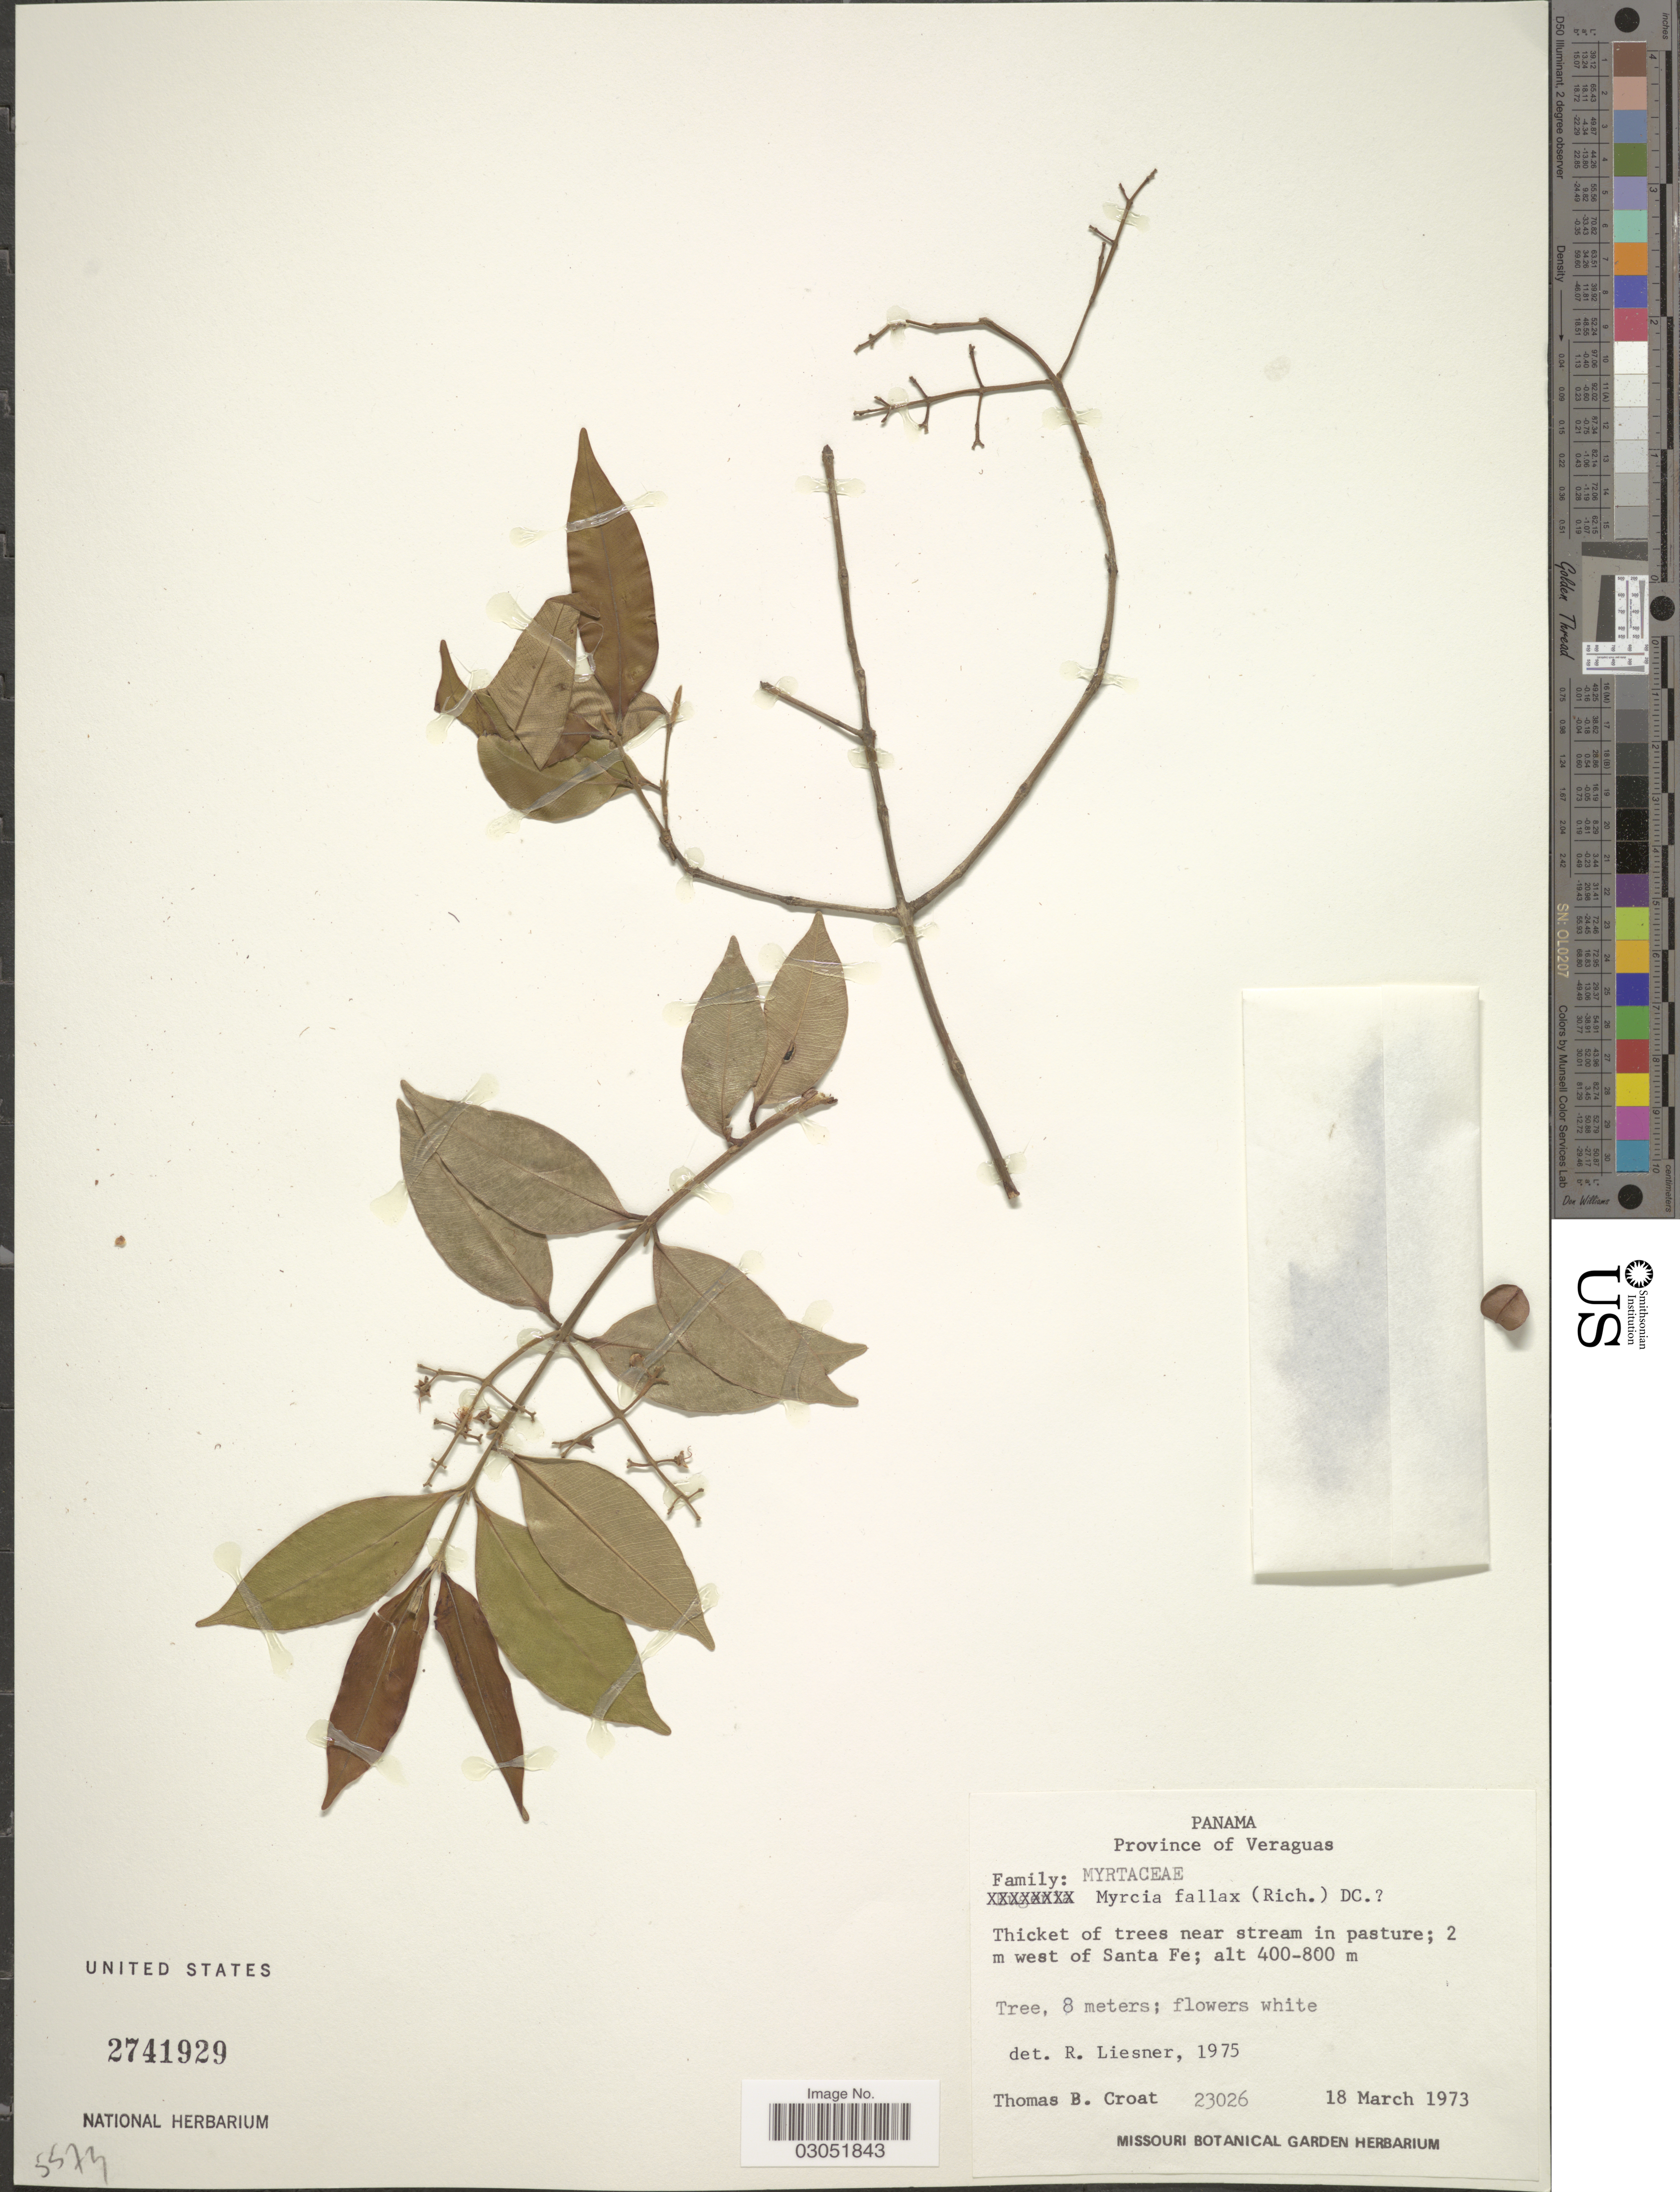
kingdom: Plantae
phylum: Tracheophyta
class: Magnoliopsida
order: Myrtales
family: Myrtaceae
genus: Myrcia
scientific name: Myrcia fallax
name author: (Rich.) DC.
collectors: T. B. Croat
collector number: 23026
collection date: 1973-03-18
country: Panama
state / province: Veraguas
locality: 2 m west of Santa Fe.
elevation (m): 400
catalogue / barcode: US 2741929